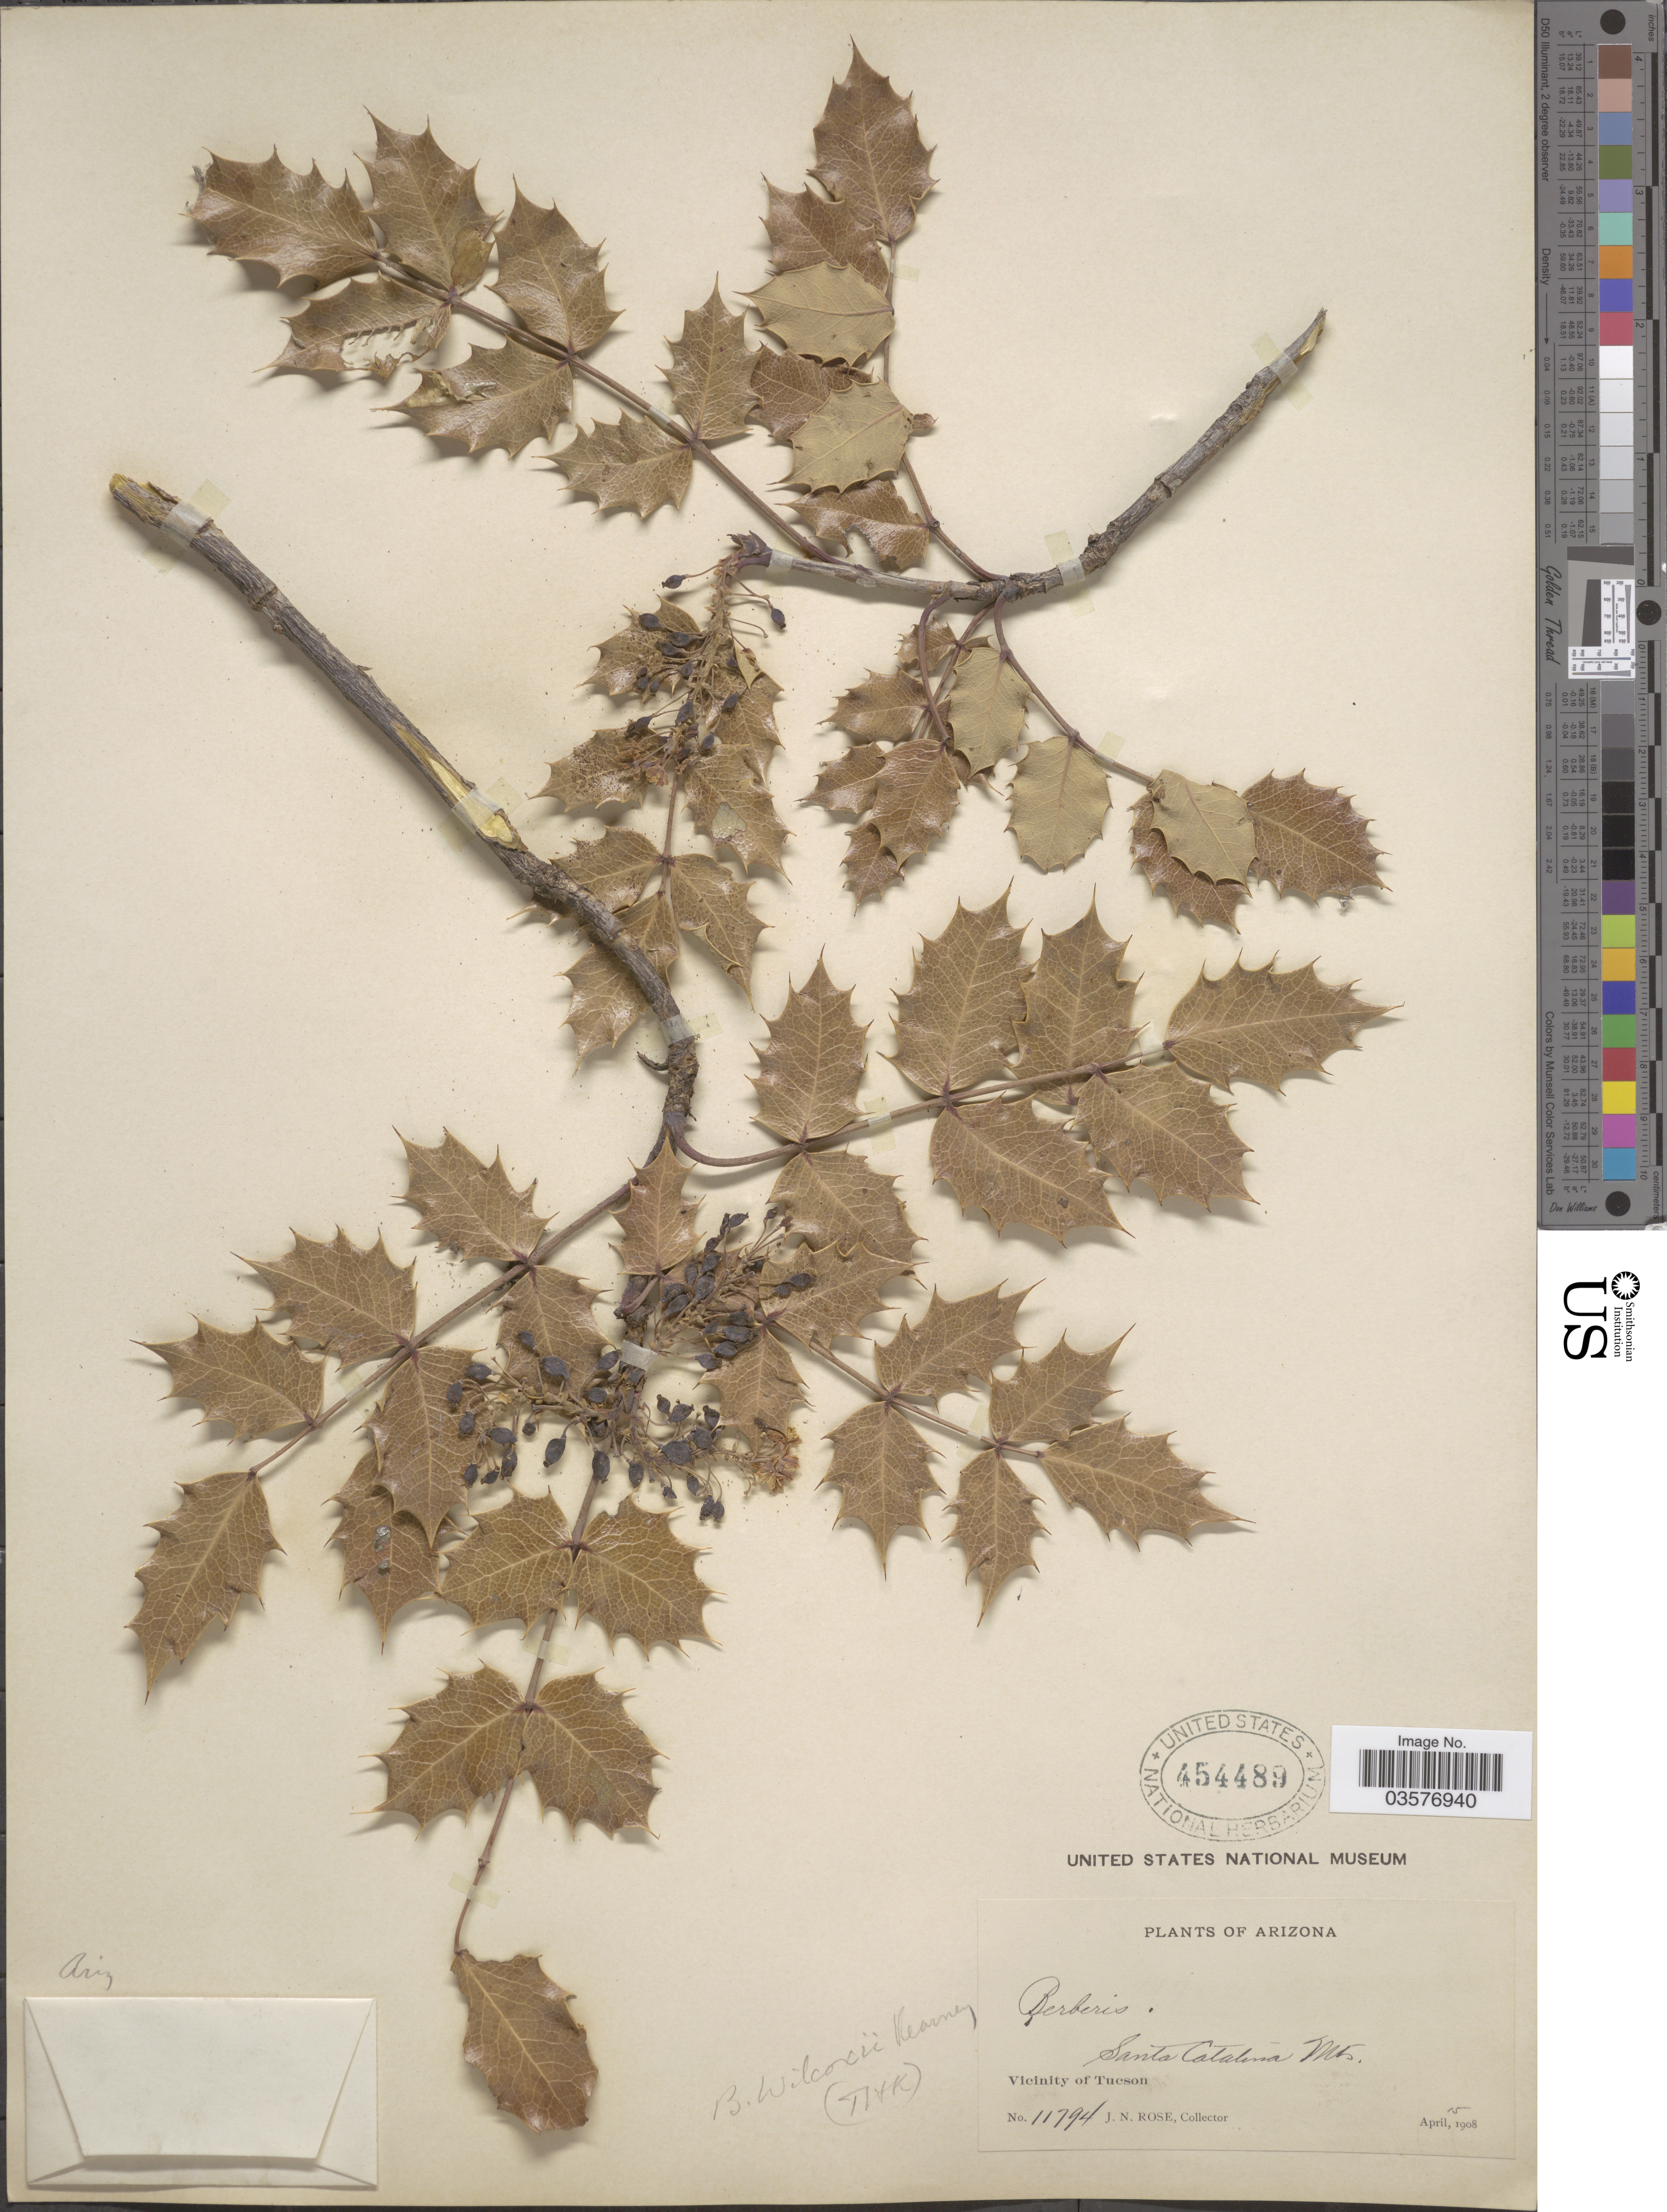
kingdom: Plantae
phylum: Tracheophyta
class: Magnoliopsida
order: Ranunculales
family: Berberidaceae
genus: Mahonia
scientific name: Mahonia wilcoxii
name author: (Kearney) Rehder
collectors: J. N. Rose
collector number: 11794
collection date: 1908-04-15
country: United States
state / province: Arizona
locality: Santa Catalina Mts. Vicinity of Tucson.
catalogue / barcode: US 454489